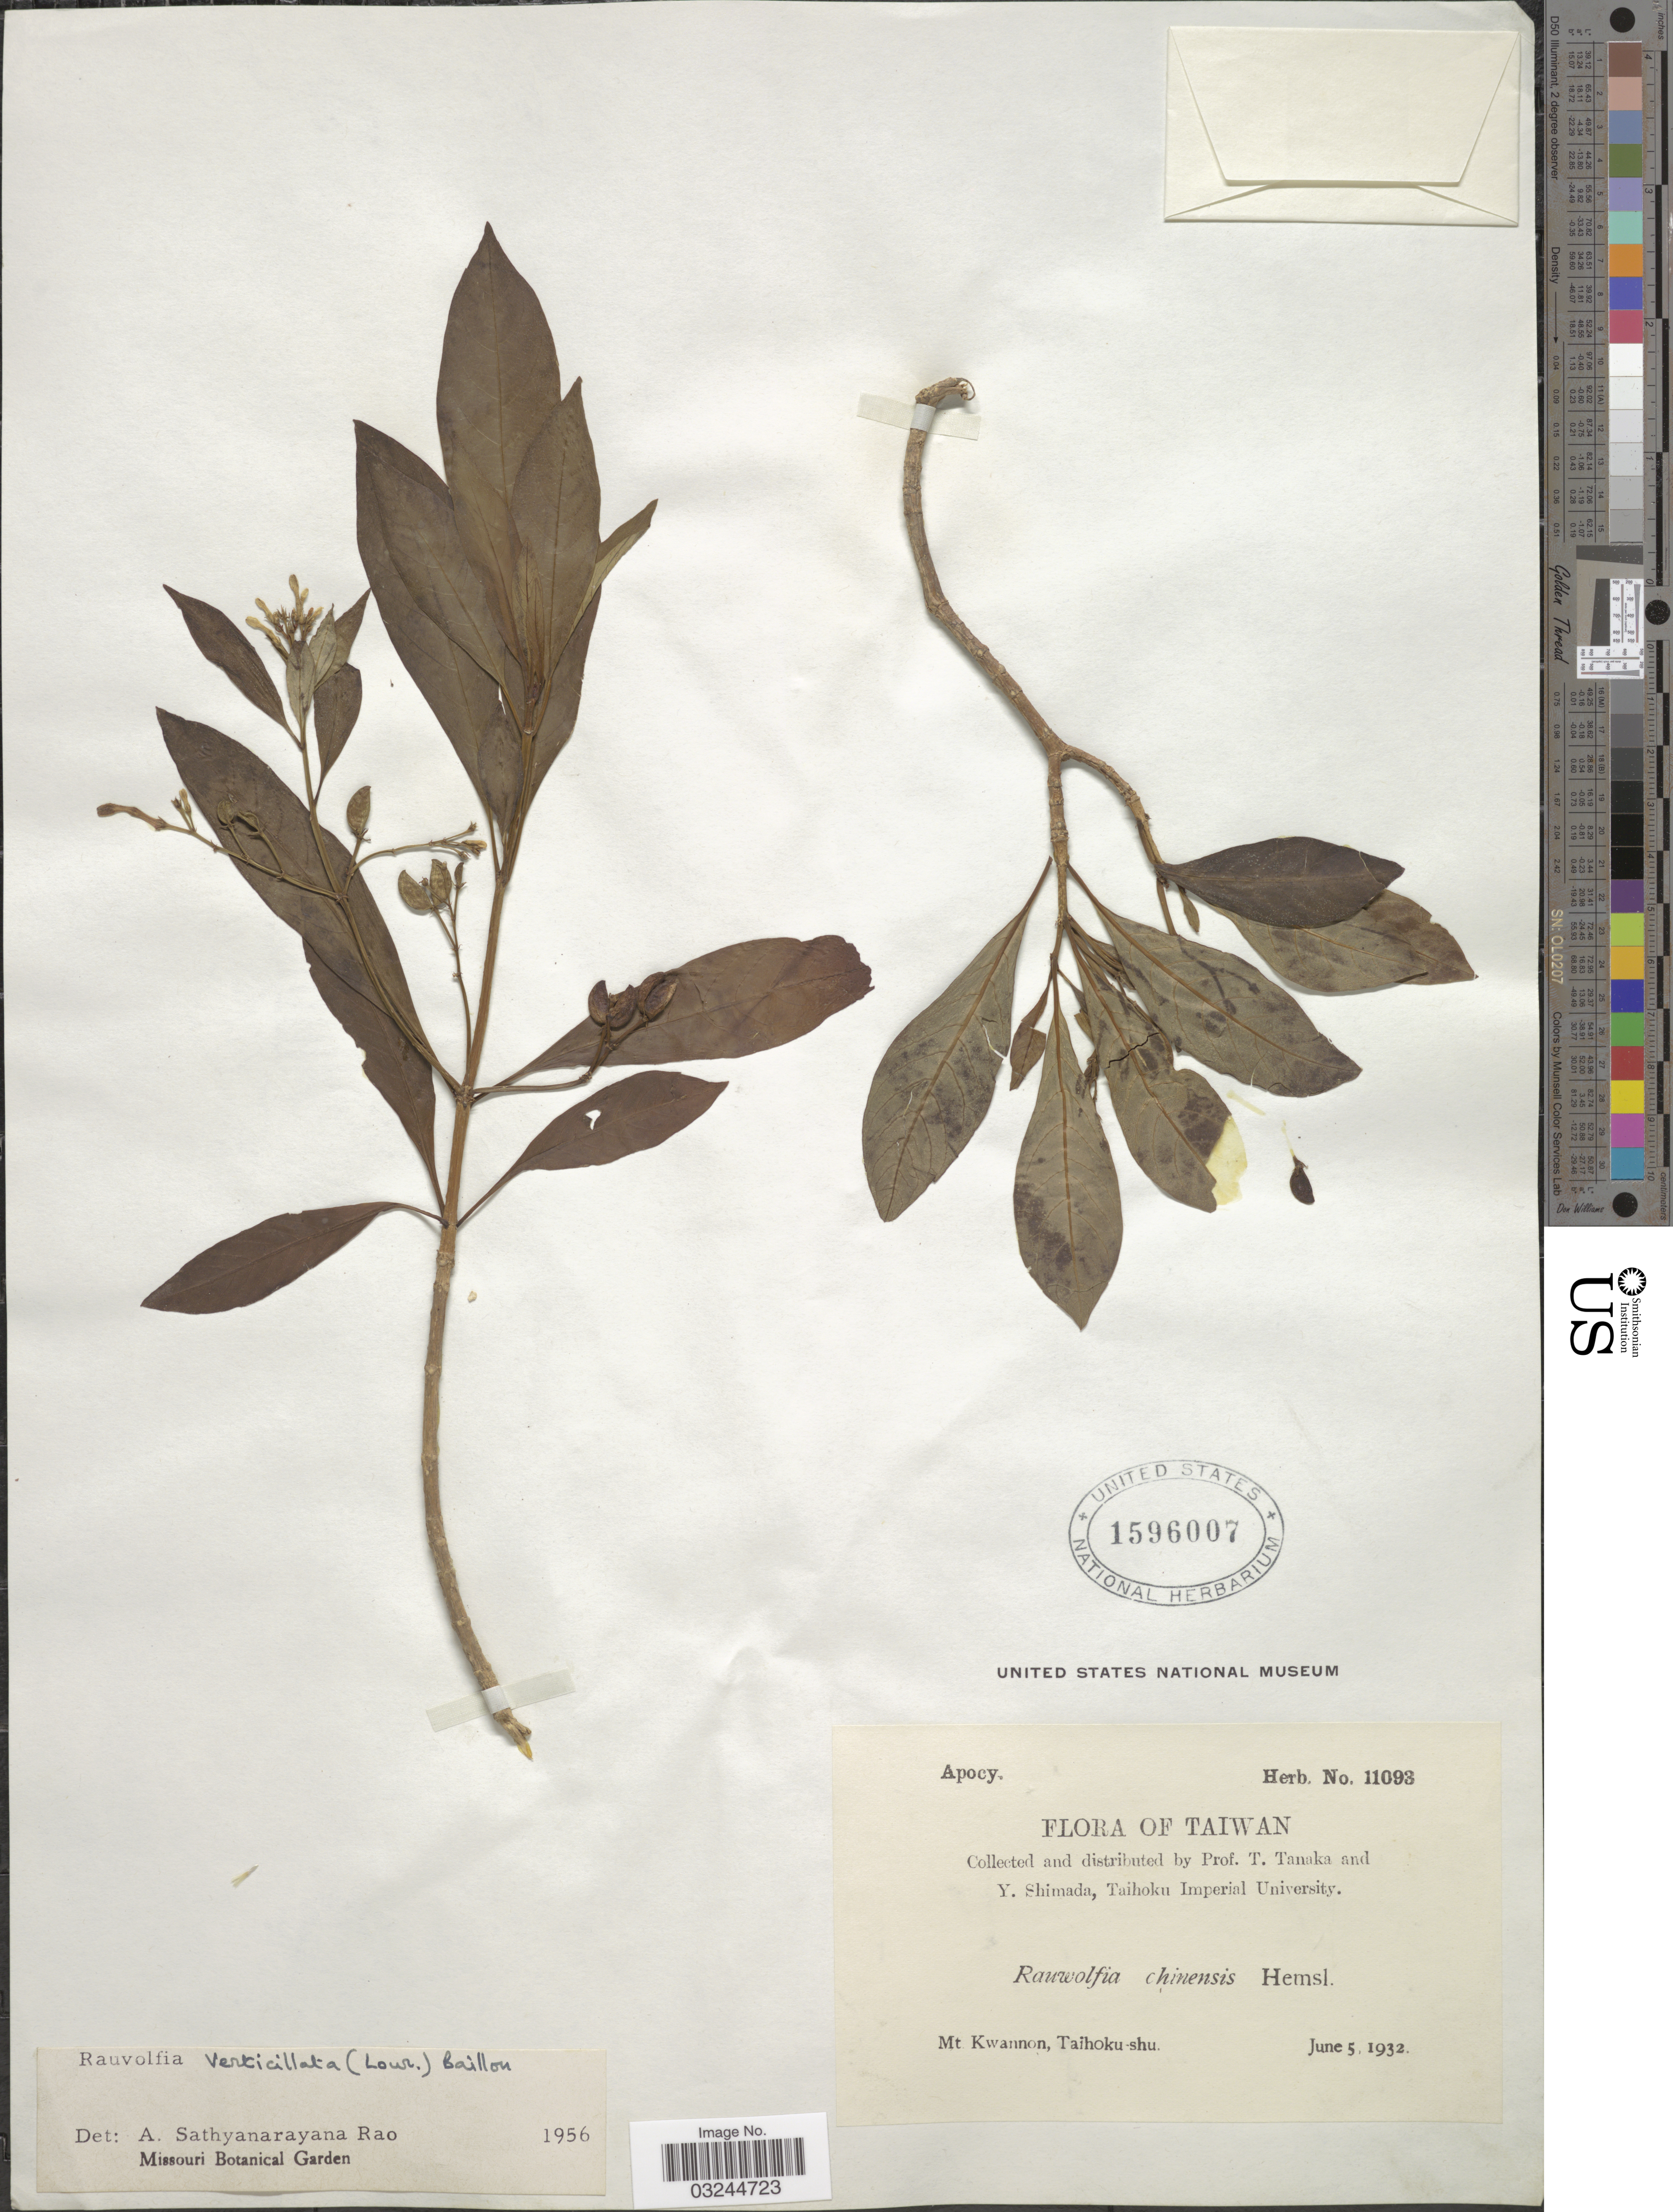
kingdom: Plantae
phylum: Tracheophyta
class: Magnoliopsida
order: Gentianales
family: Apocynaceae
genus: Rauvolfia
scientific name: Rauvolfia verticillata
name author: (Lour.) Baill.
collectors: T. Tanaka & Y. Shimada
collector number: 11093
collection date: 1932-06-05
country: Taiwan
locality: Mt. Kwannon, Taihoku-shu.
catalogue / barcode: US 1596007